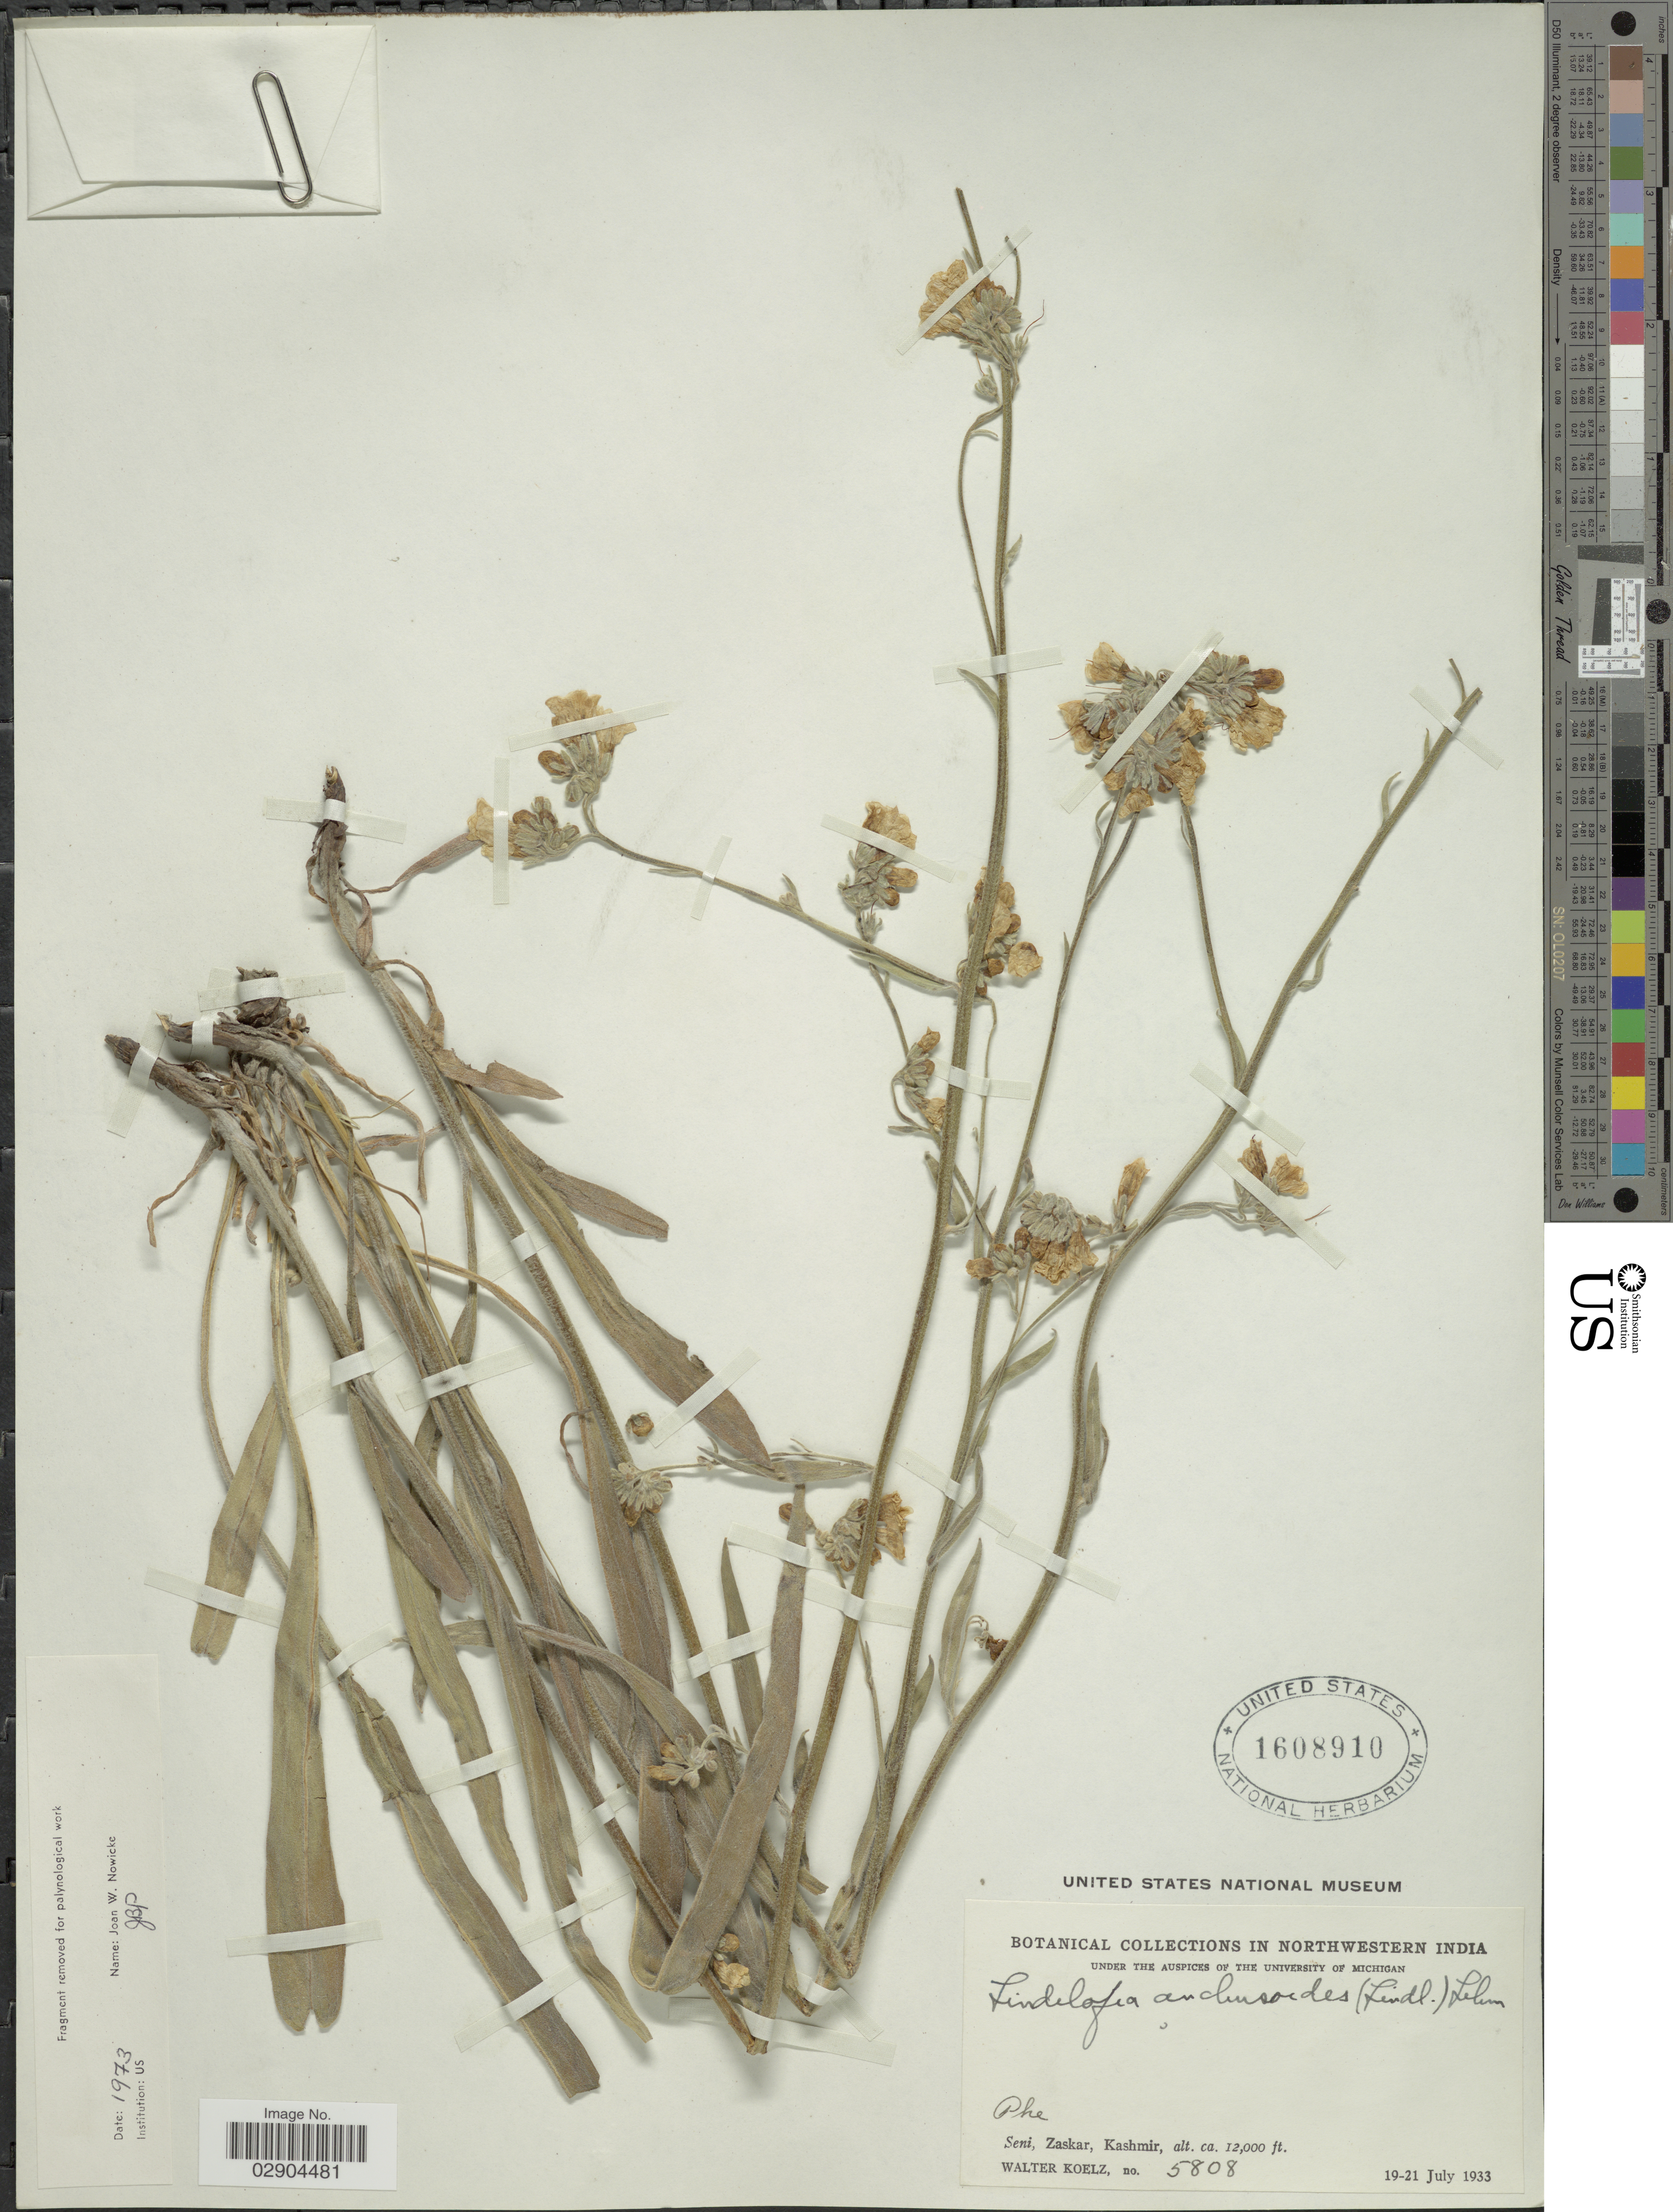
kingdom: Plantae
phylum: Tracheophyta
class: Magnoliopsida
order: Boraginales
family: Boraginaceae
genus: Lindelofia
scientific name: Lindelofia macrostyla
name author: (Bunge) Popov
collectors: W. N. Koelz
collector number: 5808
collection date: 1933-07-19/1933-07-21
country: India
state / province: Jammu and Kashmir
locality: In Northwestern India. Phe. Seni, Zaskar, Kashmir.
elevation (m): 3658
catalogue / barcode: US 1608910